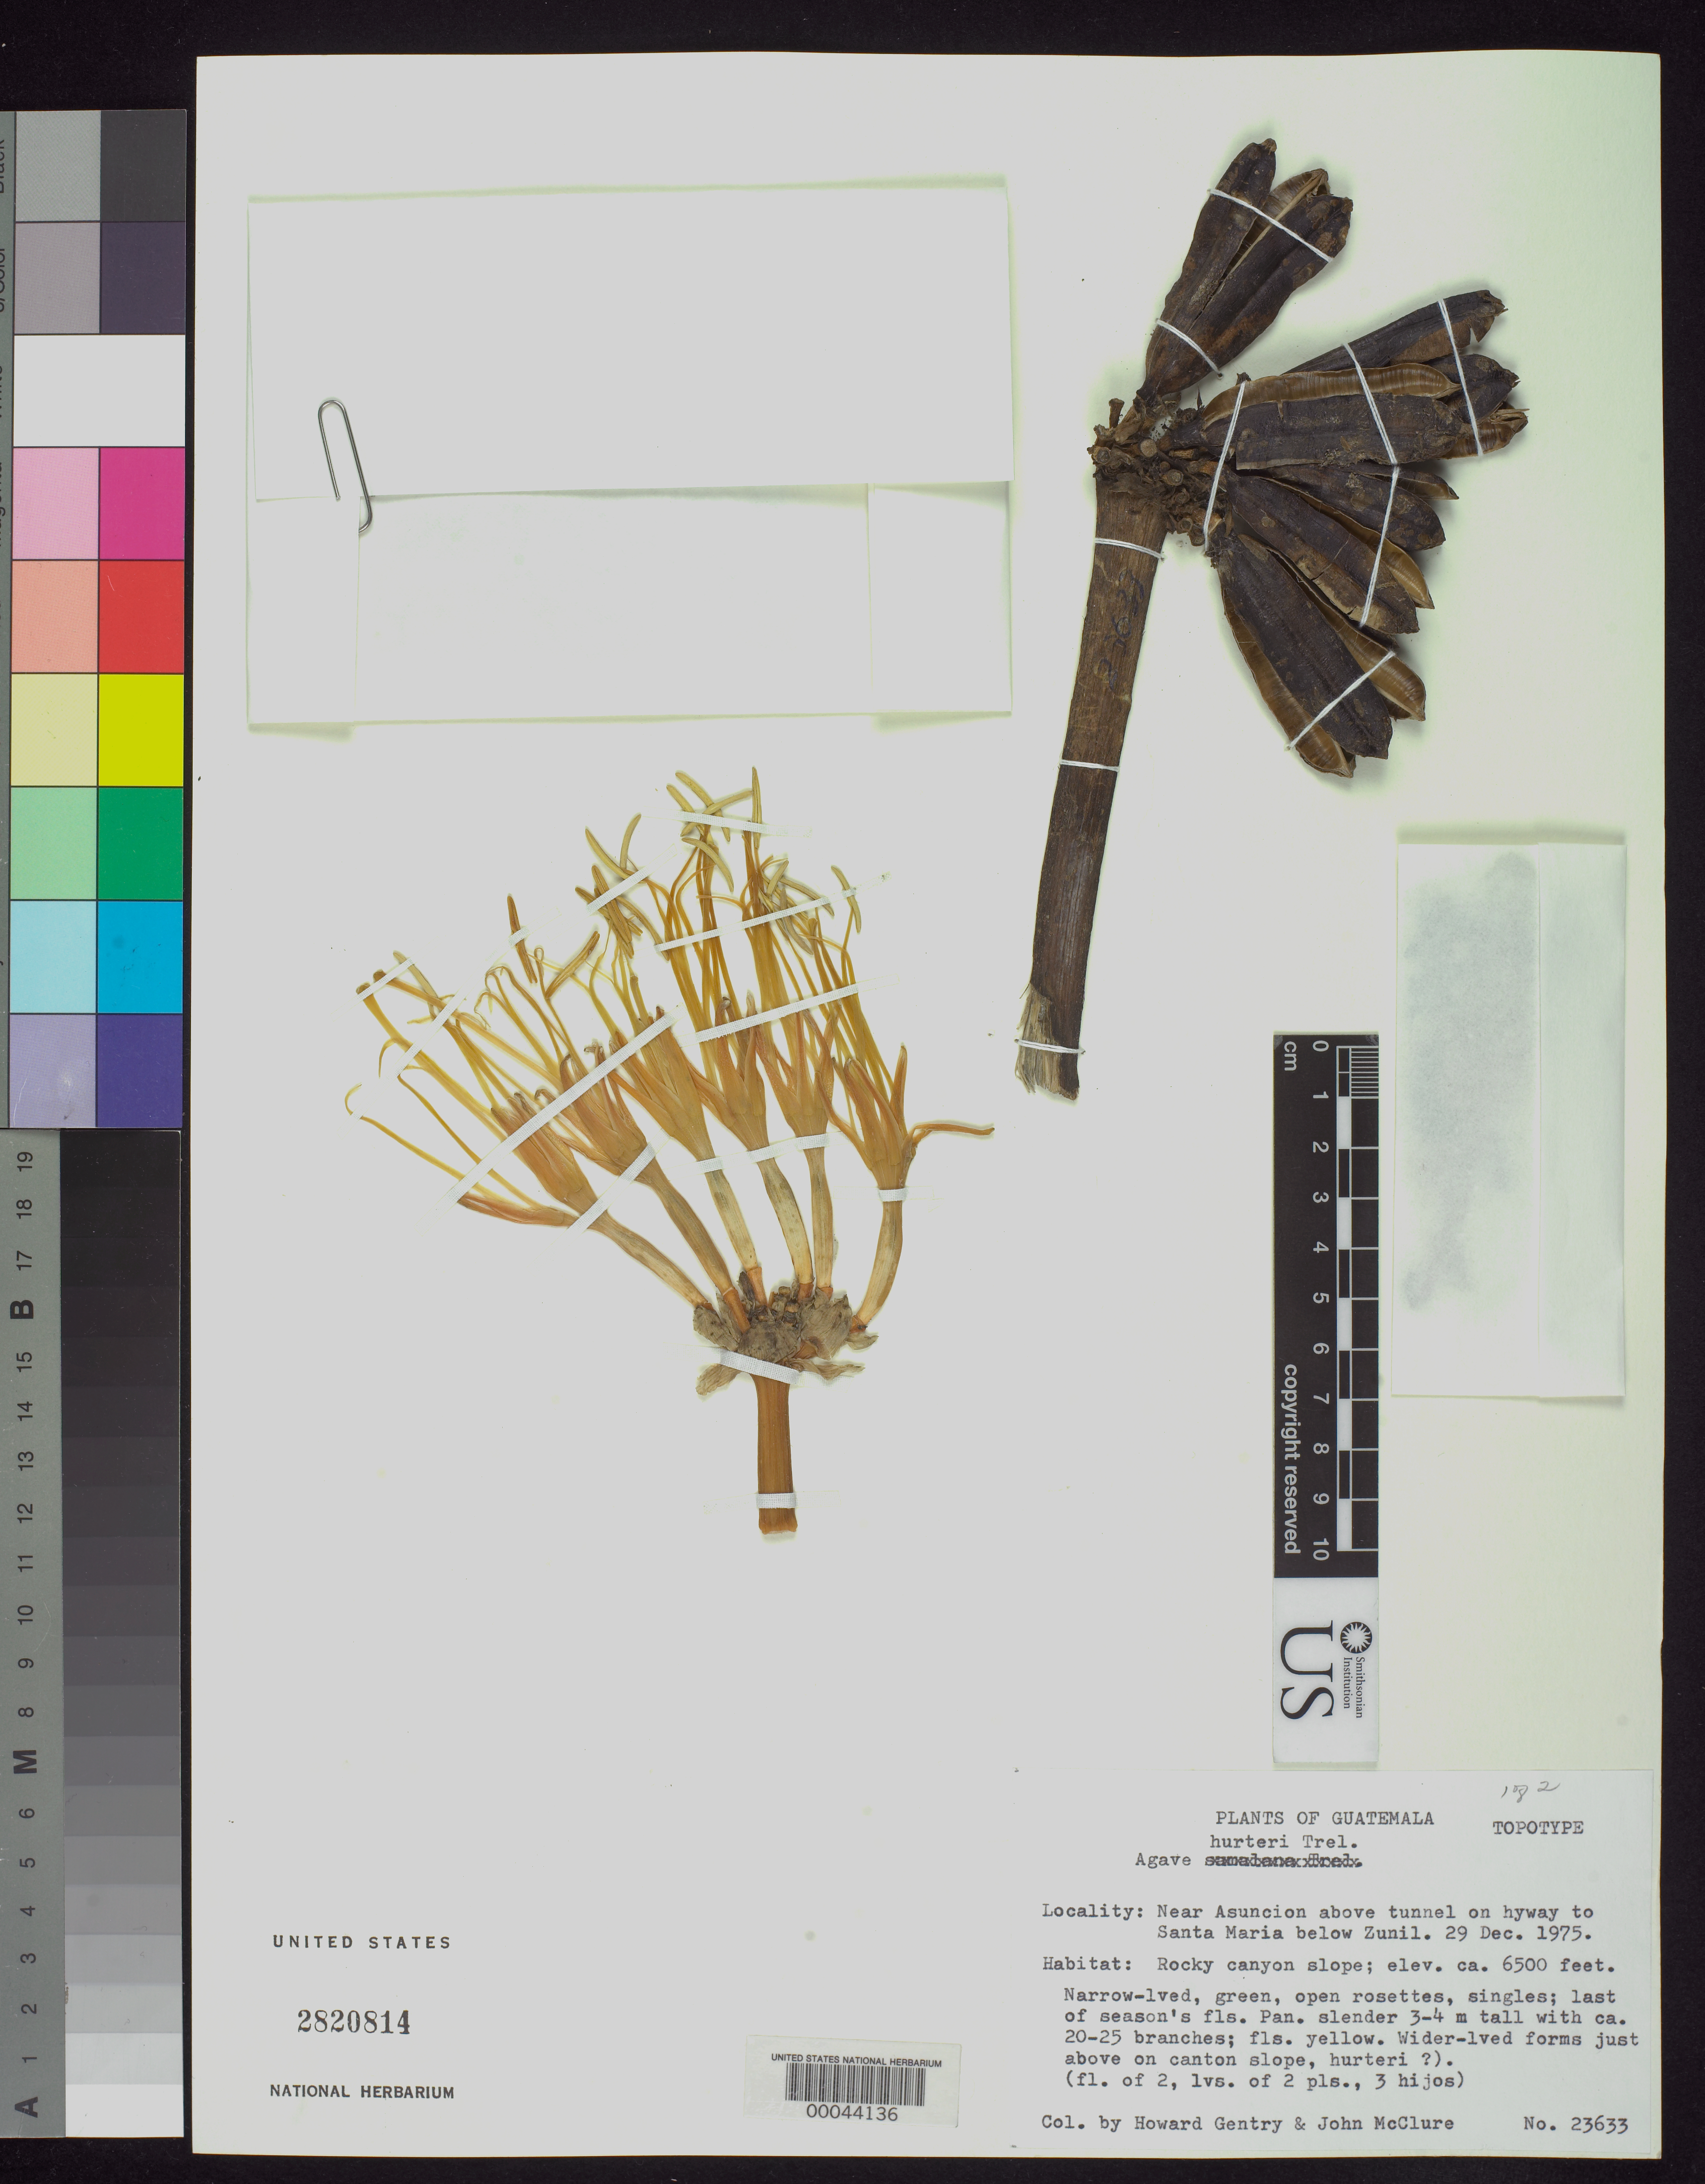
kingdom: Plantae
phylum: Tracheophyta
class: Liliopsida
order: Asparagales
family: Asparagaceae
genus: Agave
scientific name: Agave hurteri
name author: Trel.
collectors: H. S. Gentry & J. McClure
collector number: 23433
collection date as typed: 29 Dec 1975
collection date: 1975-12-29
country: Guatemala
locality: Near asuncioun above tunnel along hyway to Santa Maria below Zunil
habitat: Rocky canyon slope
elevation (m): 1981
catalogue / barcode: US 2820814